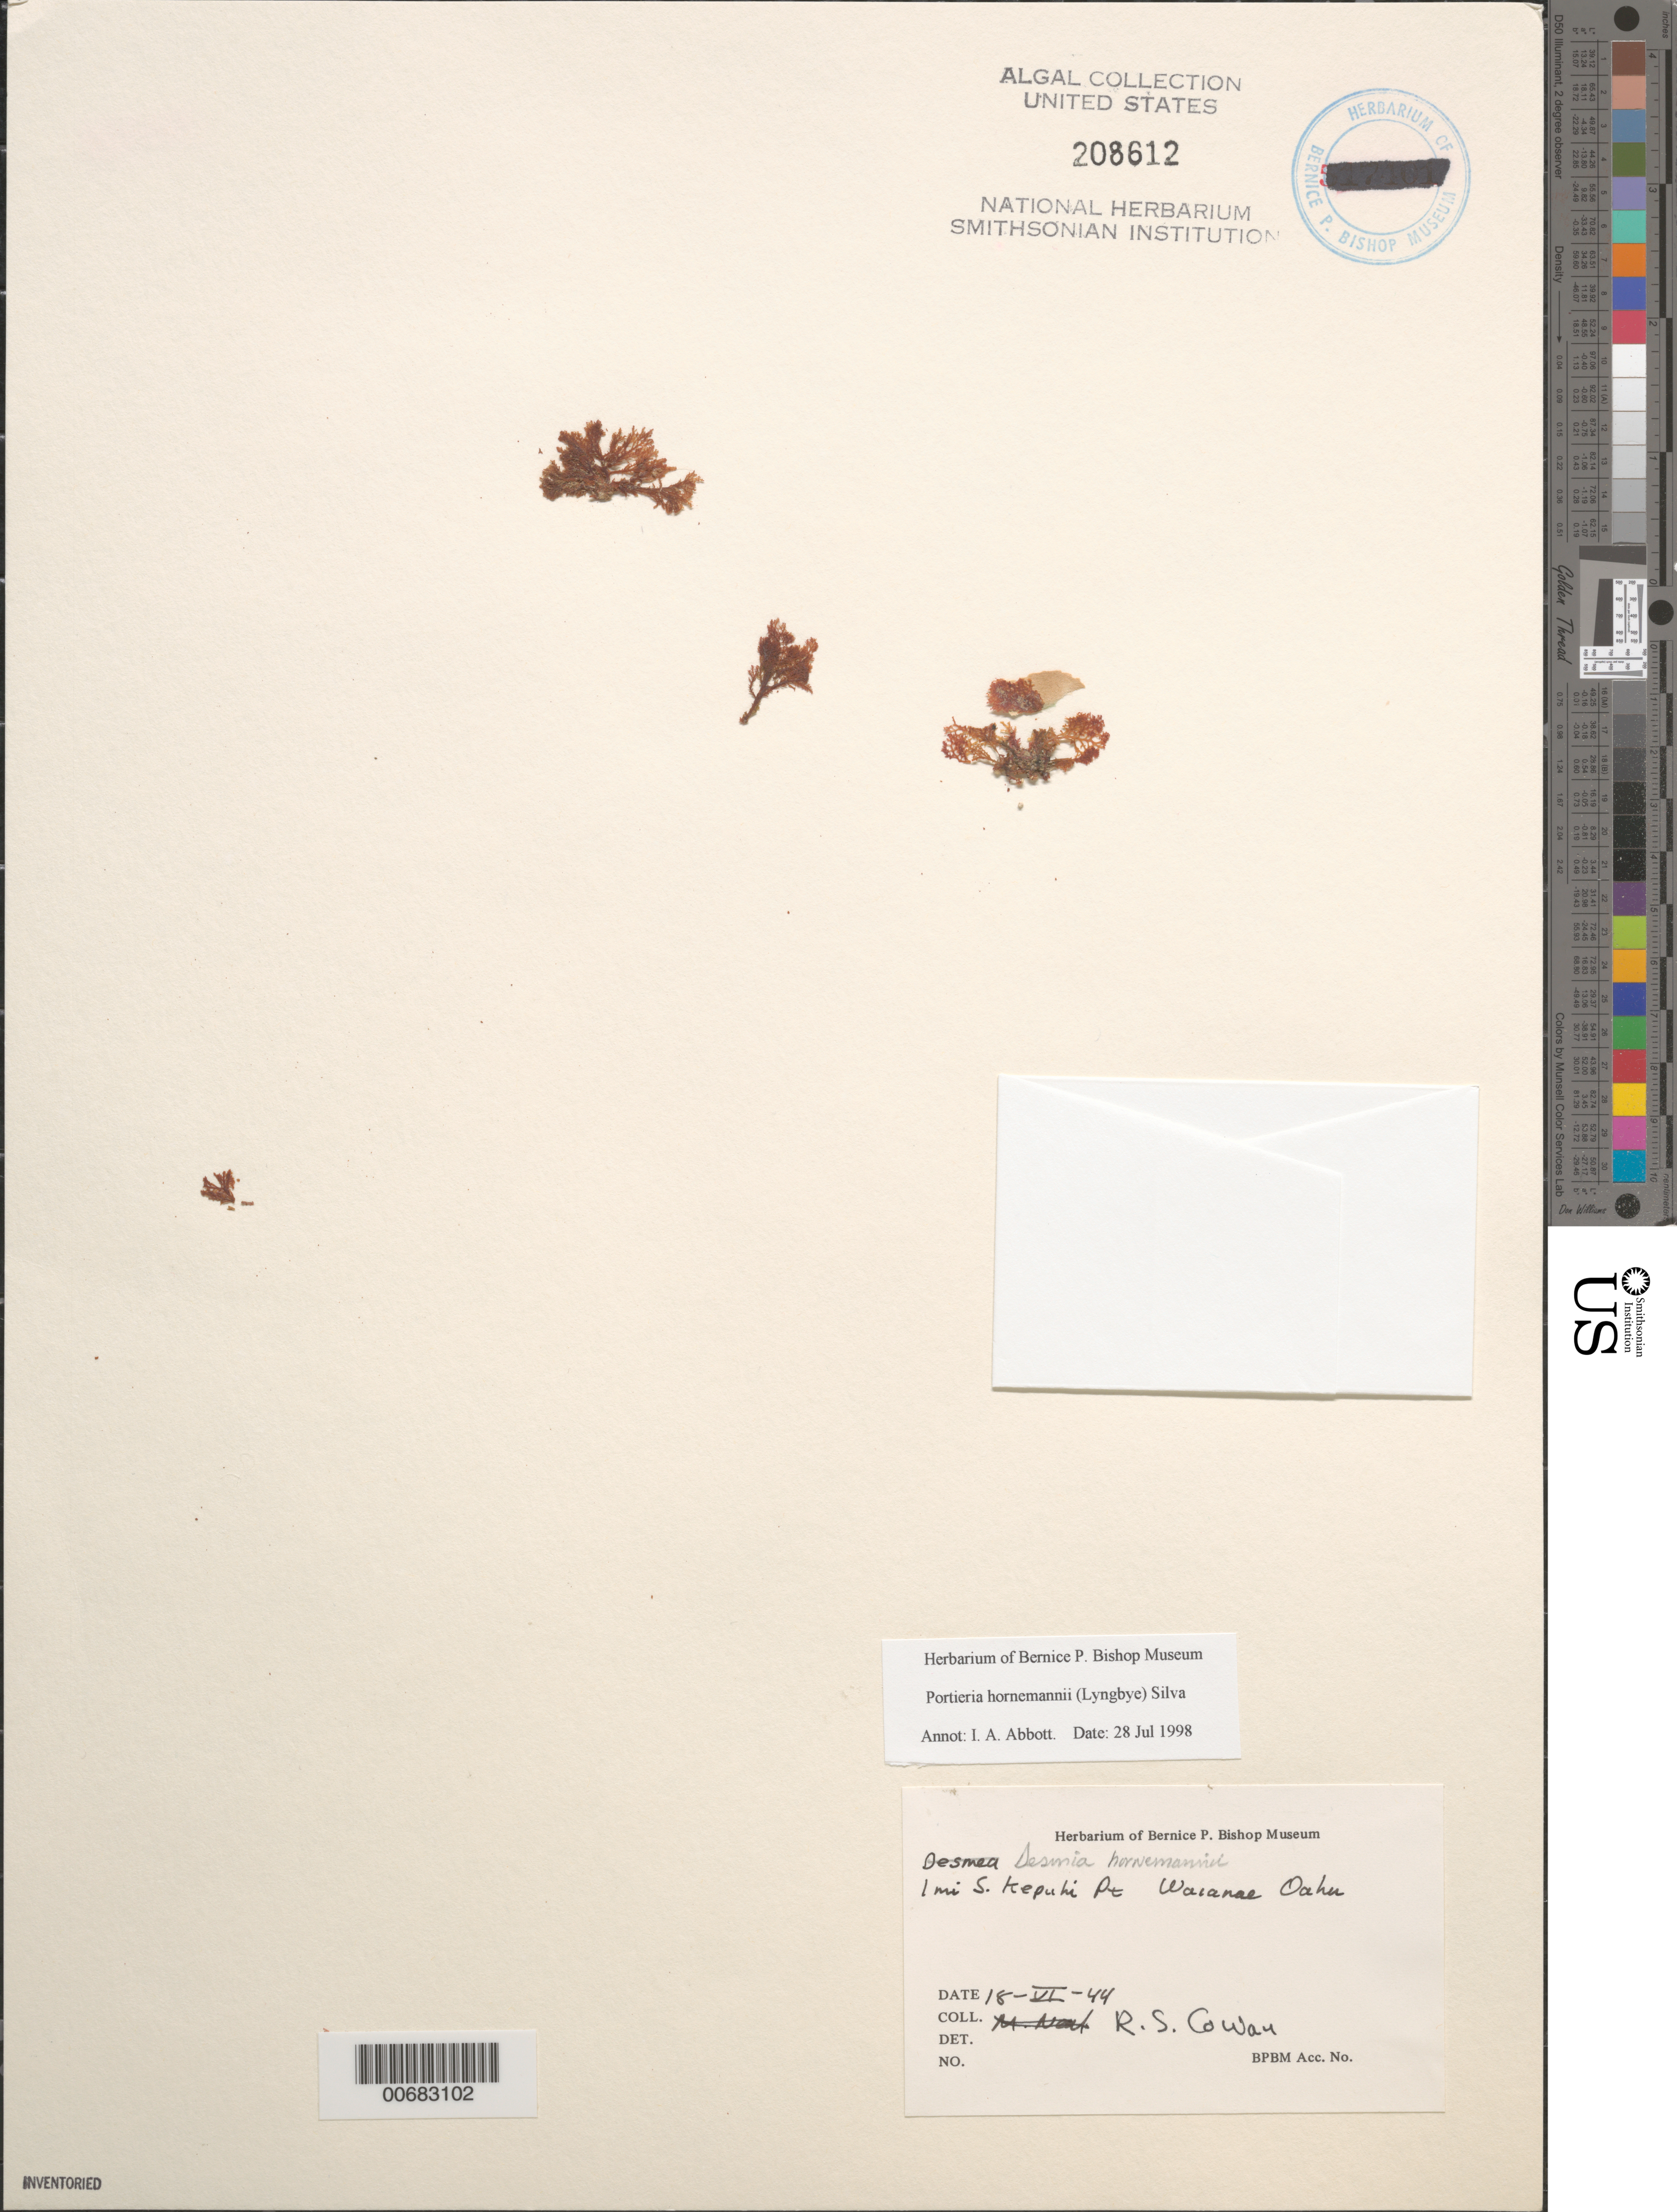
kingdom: Plantae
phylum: Rhodophyta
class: Florideophyceae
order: Gigartinales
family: Rhizophyllidaceae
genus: Portieria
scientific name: Portieria hornemannii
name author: (Lyngbye) P.C. Silva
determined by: Abbott, Isabella A.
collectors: R. S. Cowan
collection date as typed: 18 Jun 1944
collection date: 1944-06-18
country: United States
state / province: Hawaii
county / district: Honolulu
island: Oahu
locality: Waianae, 1 mile south of Kepuhi Point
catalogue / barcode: US 208612